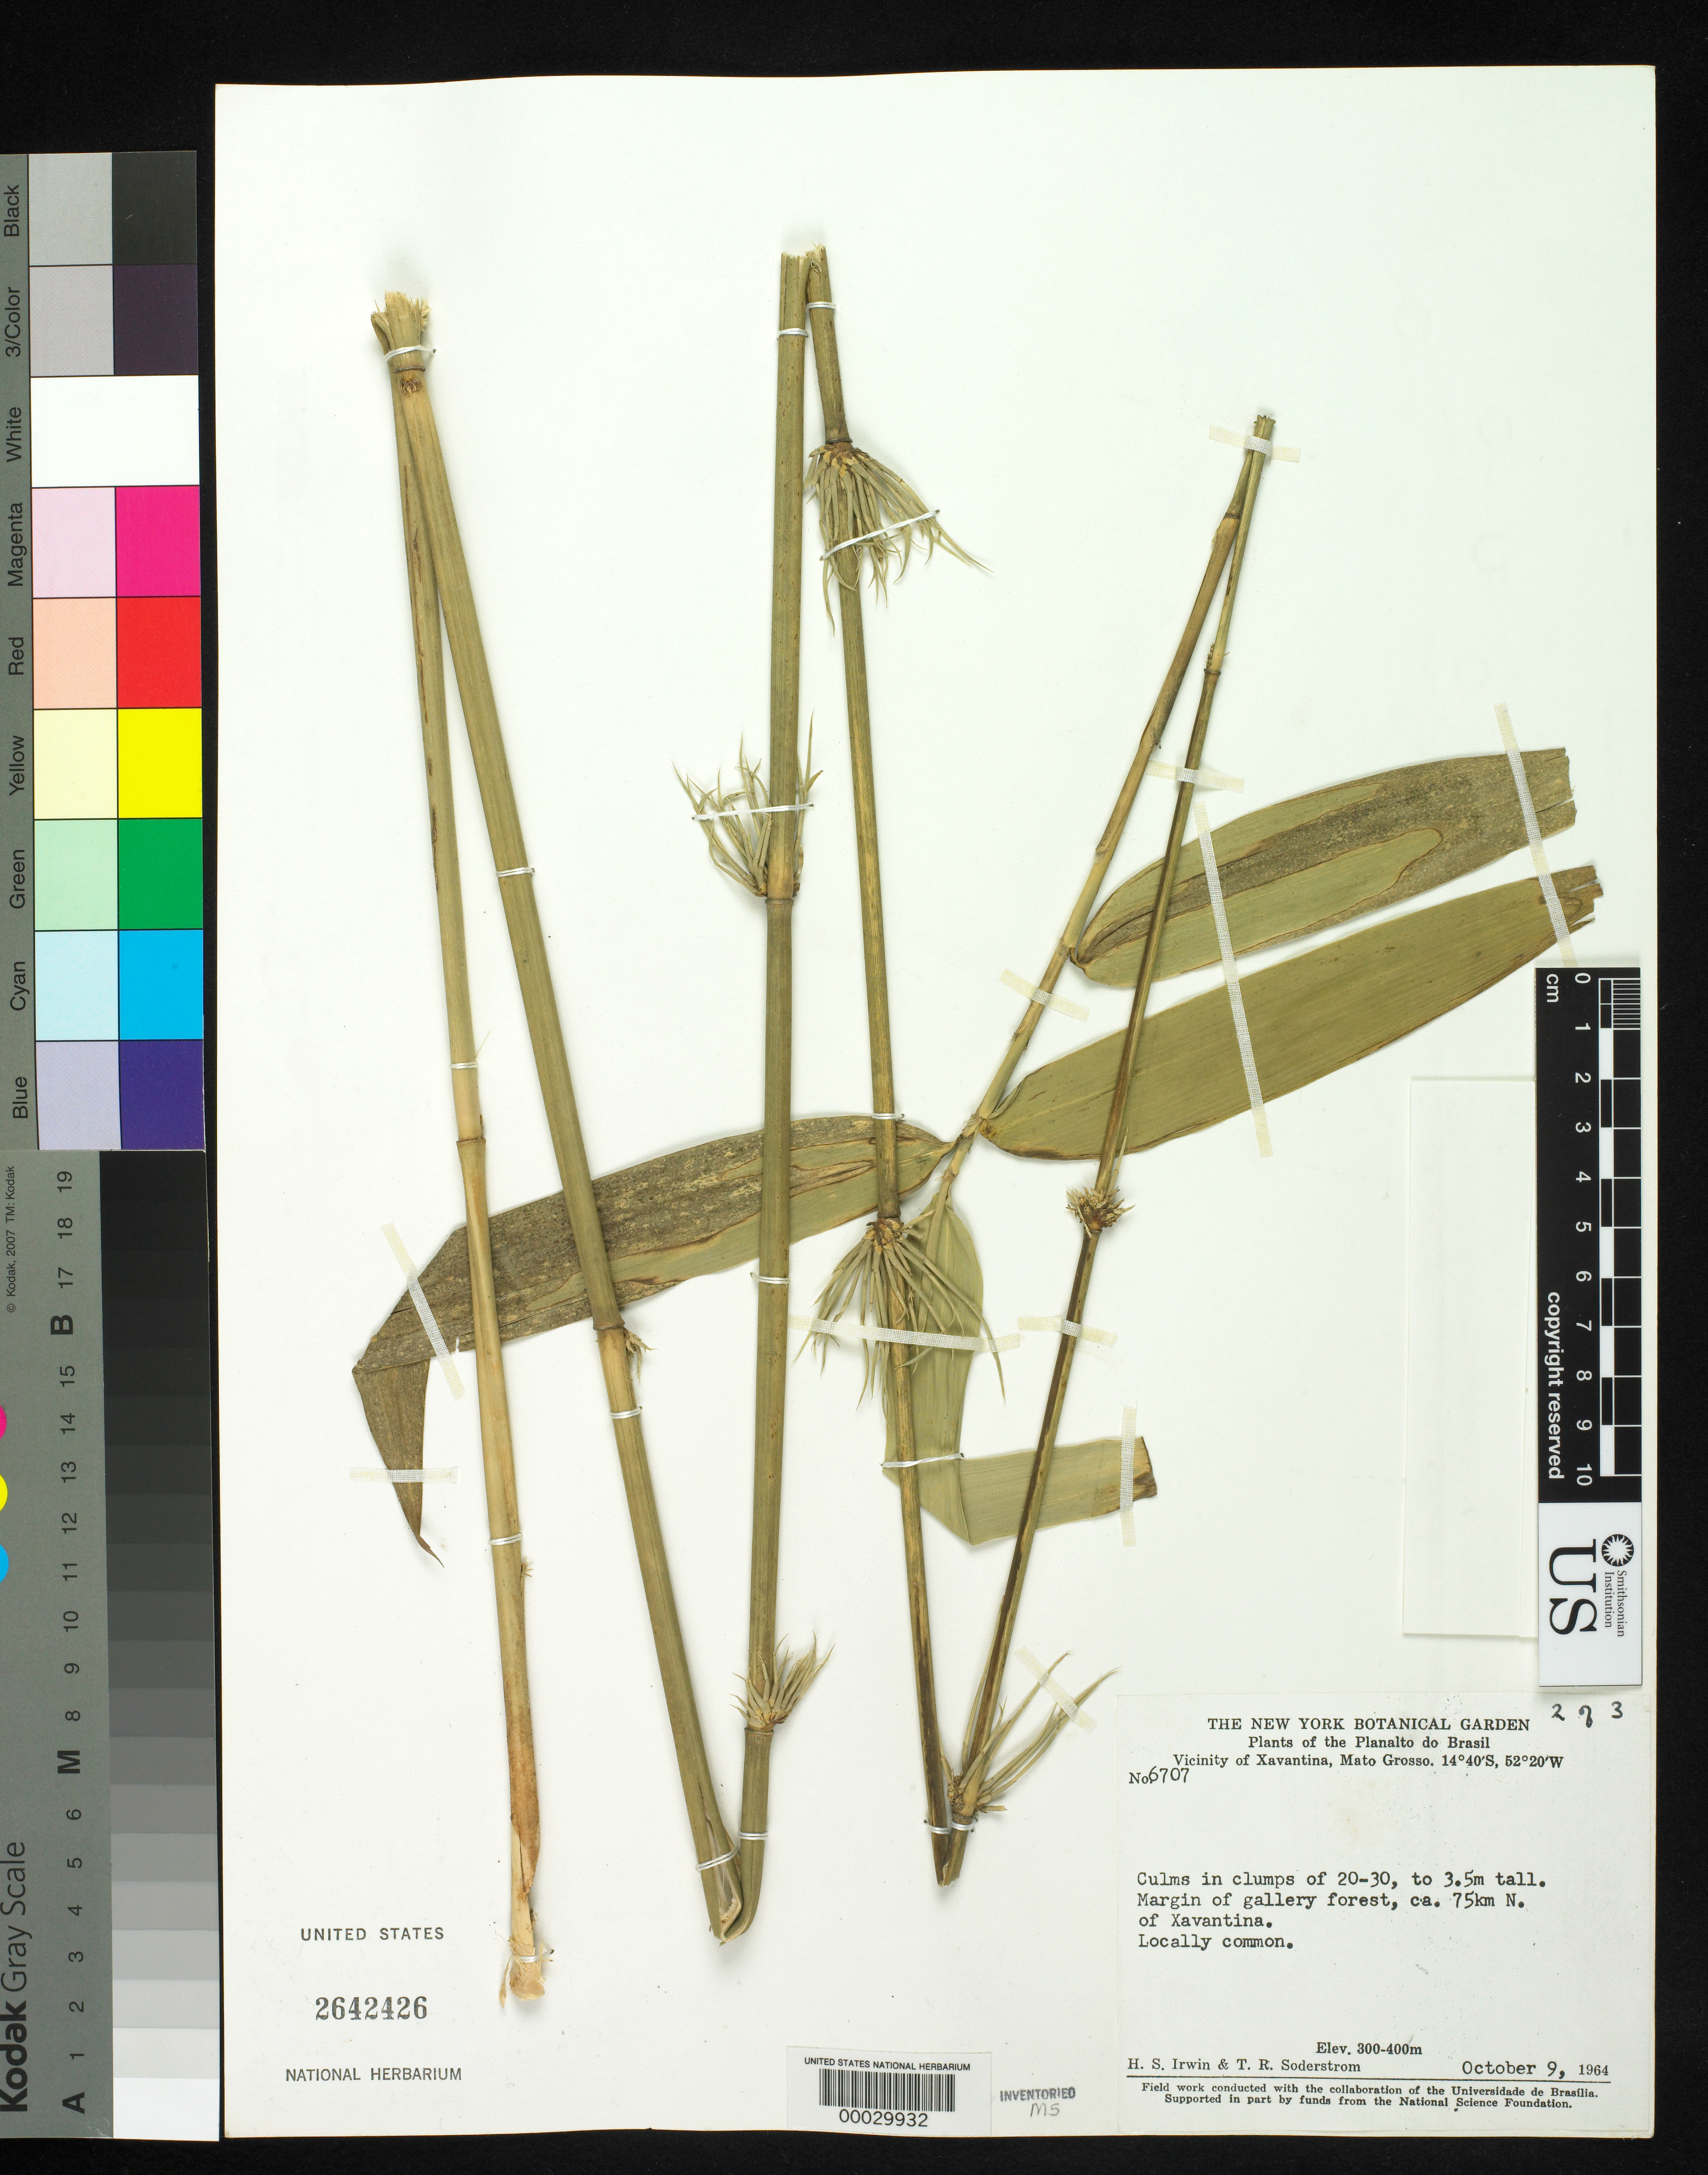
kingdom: Plantae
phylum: Tracheophyta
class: Liliopsida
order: Poales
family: Poaceae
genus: Actinocladum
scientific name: Actinocladum verticillatum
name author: (Nees) McClure ex Soderstr.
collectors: H. Irwin & T. R. Soderstrom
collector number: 6707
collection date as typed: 09 Oct 1964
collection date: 1964-10-09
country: Brazil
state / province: Mato Grosso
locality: N of Xavantina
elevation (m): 300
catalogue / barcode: US 2642426